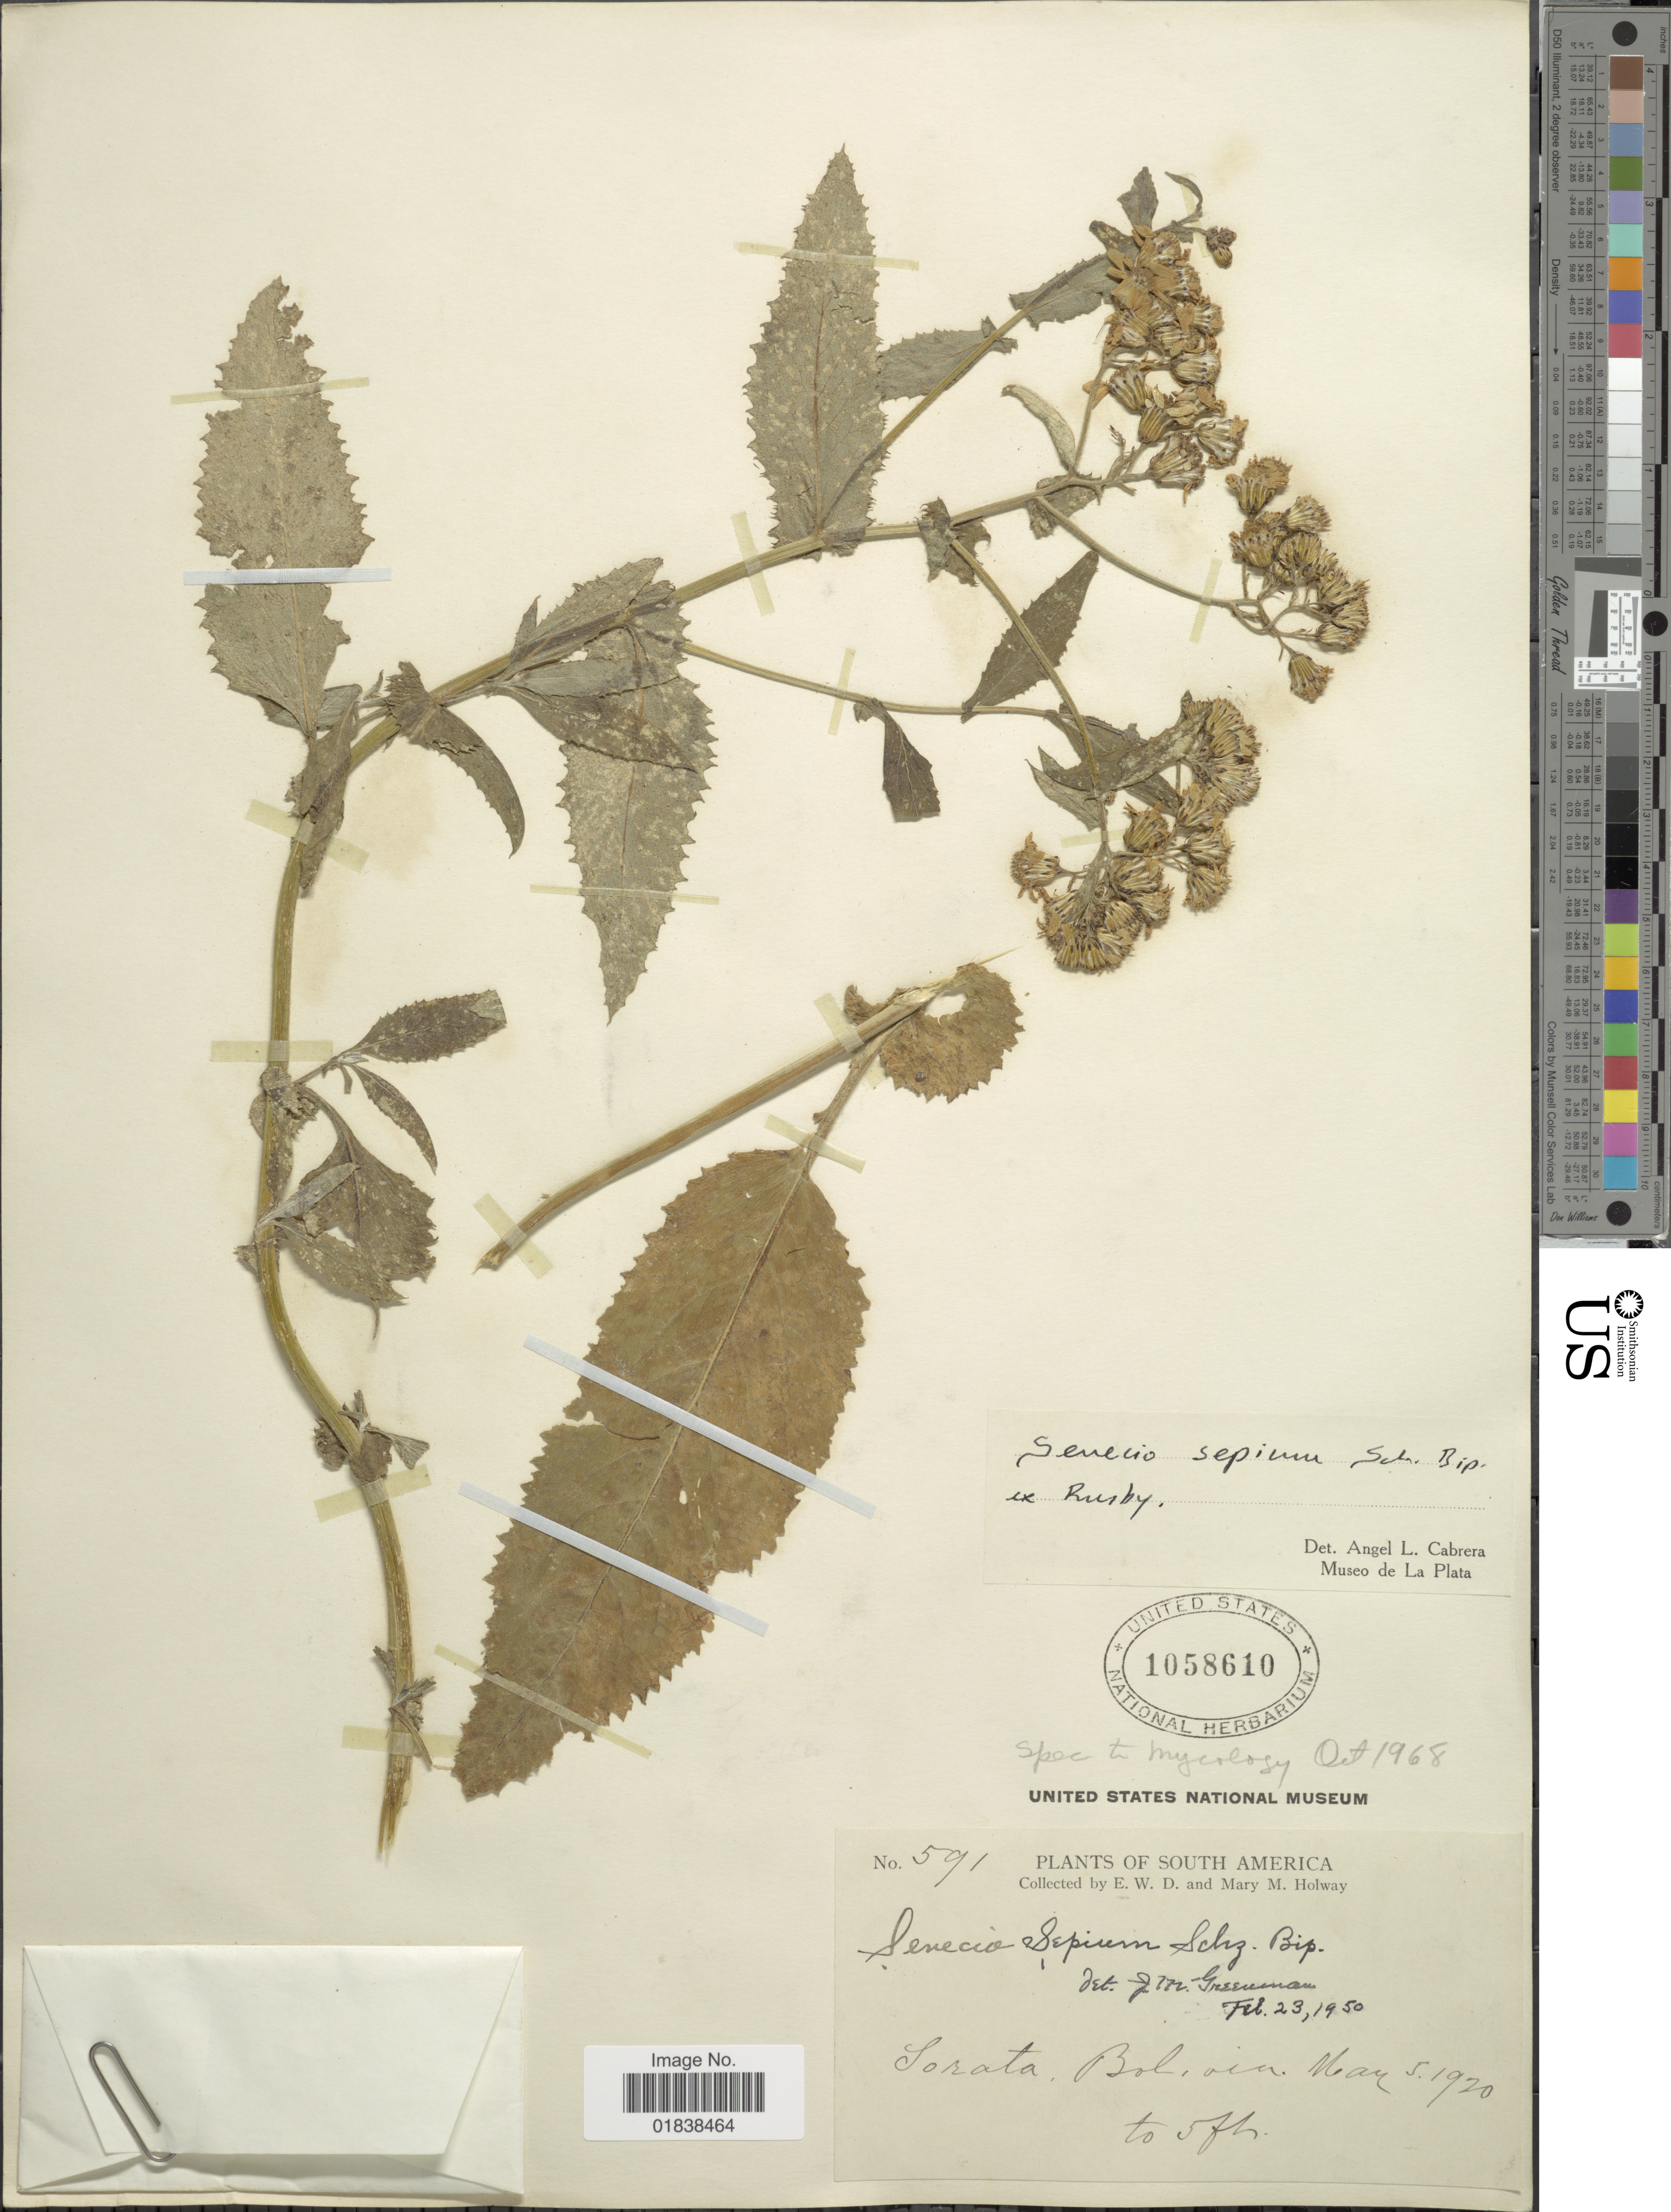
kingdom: Plantae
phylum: Tracheophyta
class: Magnoliopsida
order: Asterales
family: Asteraceae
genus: Senecio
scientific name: Senecio sepium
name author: Sch. Bip. ex Rusby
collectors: E. W. D. Holway & M. M. Holway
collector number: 591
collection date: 1920-05-05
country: Bolivia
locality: South America, Sorata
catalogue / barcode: US 1058610